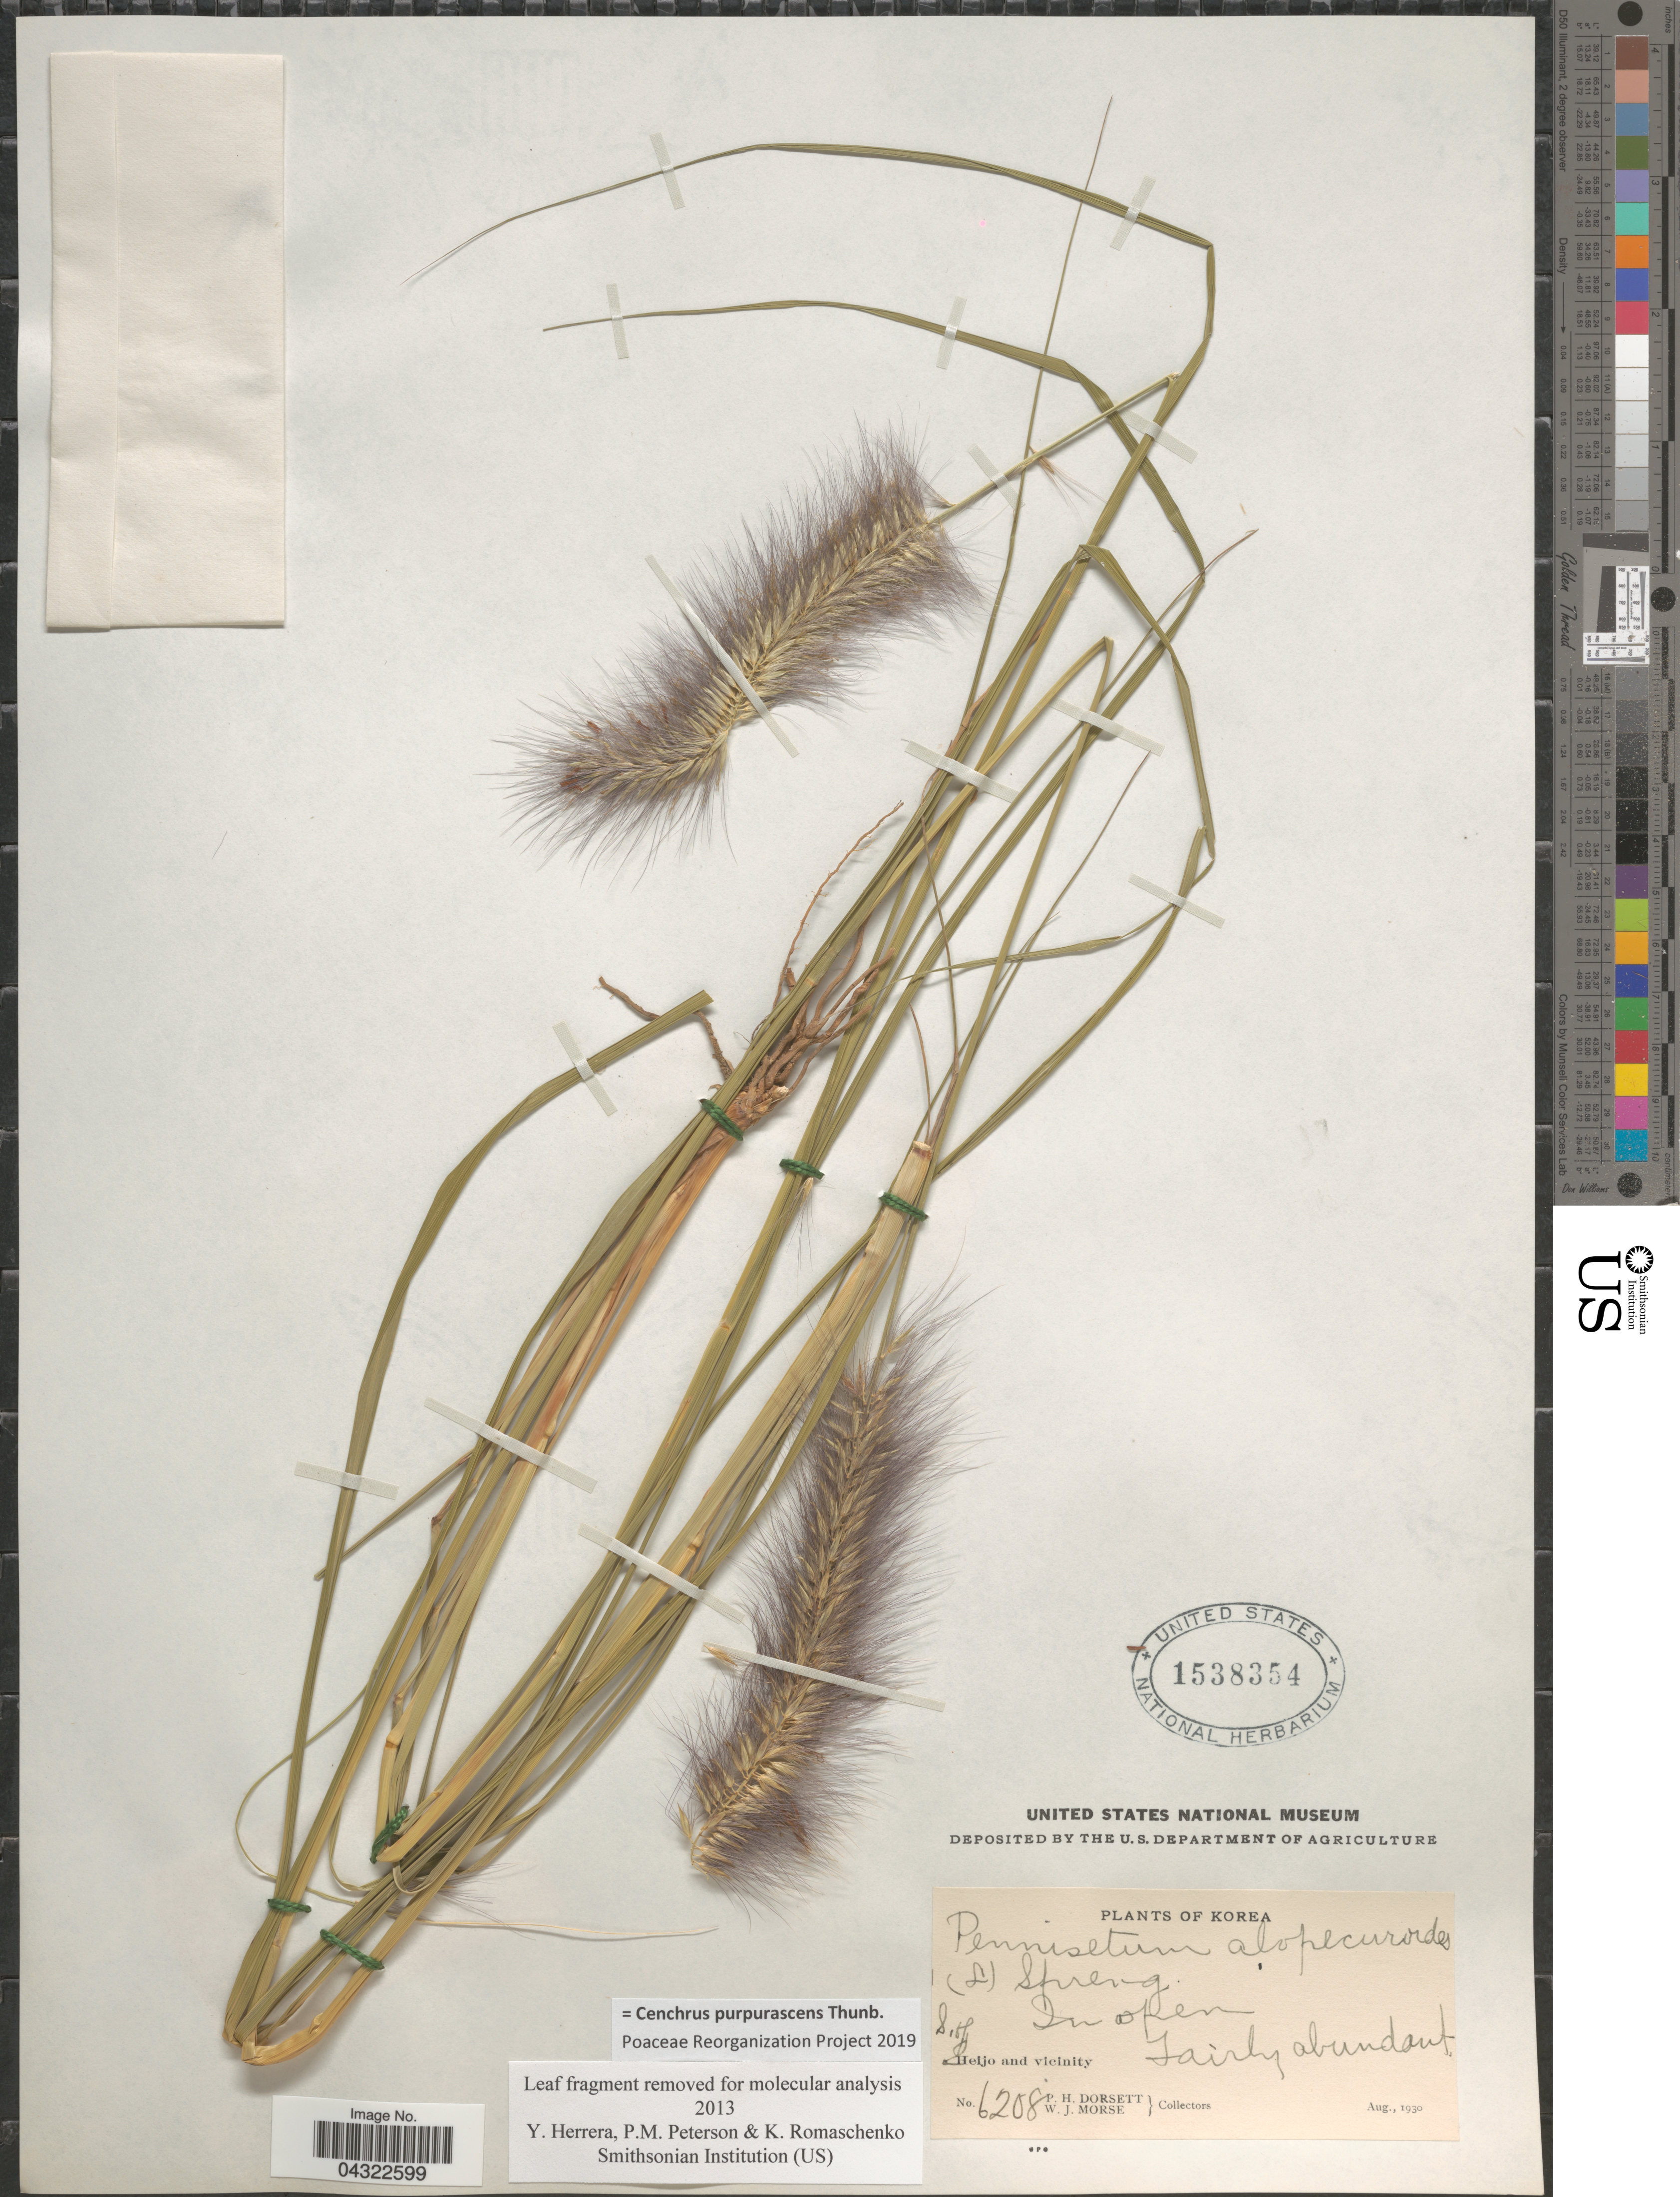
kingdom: Plantae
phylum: Tracheophyta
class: Liliopsida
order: Poales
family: Poaceae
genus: Cenchrus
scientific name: Cenchrus purpurascens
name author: Thunb.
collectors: P. H. Dorsett & W. J. Morse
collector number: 6208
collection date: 1930-08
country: North Korea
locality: S. of Heijo and vicinity.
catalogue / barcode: US 1538354